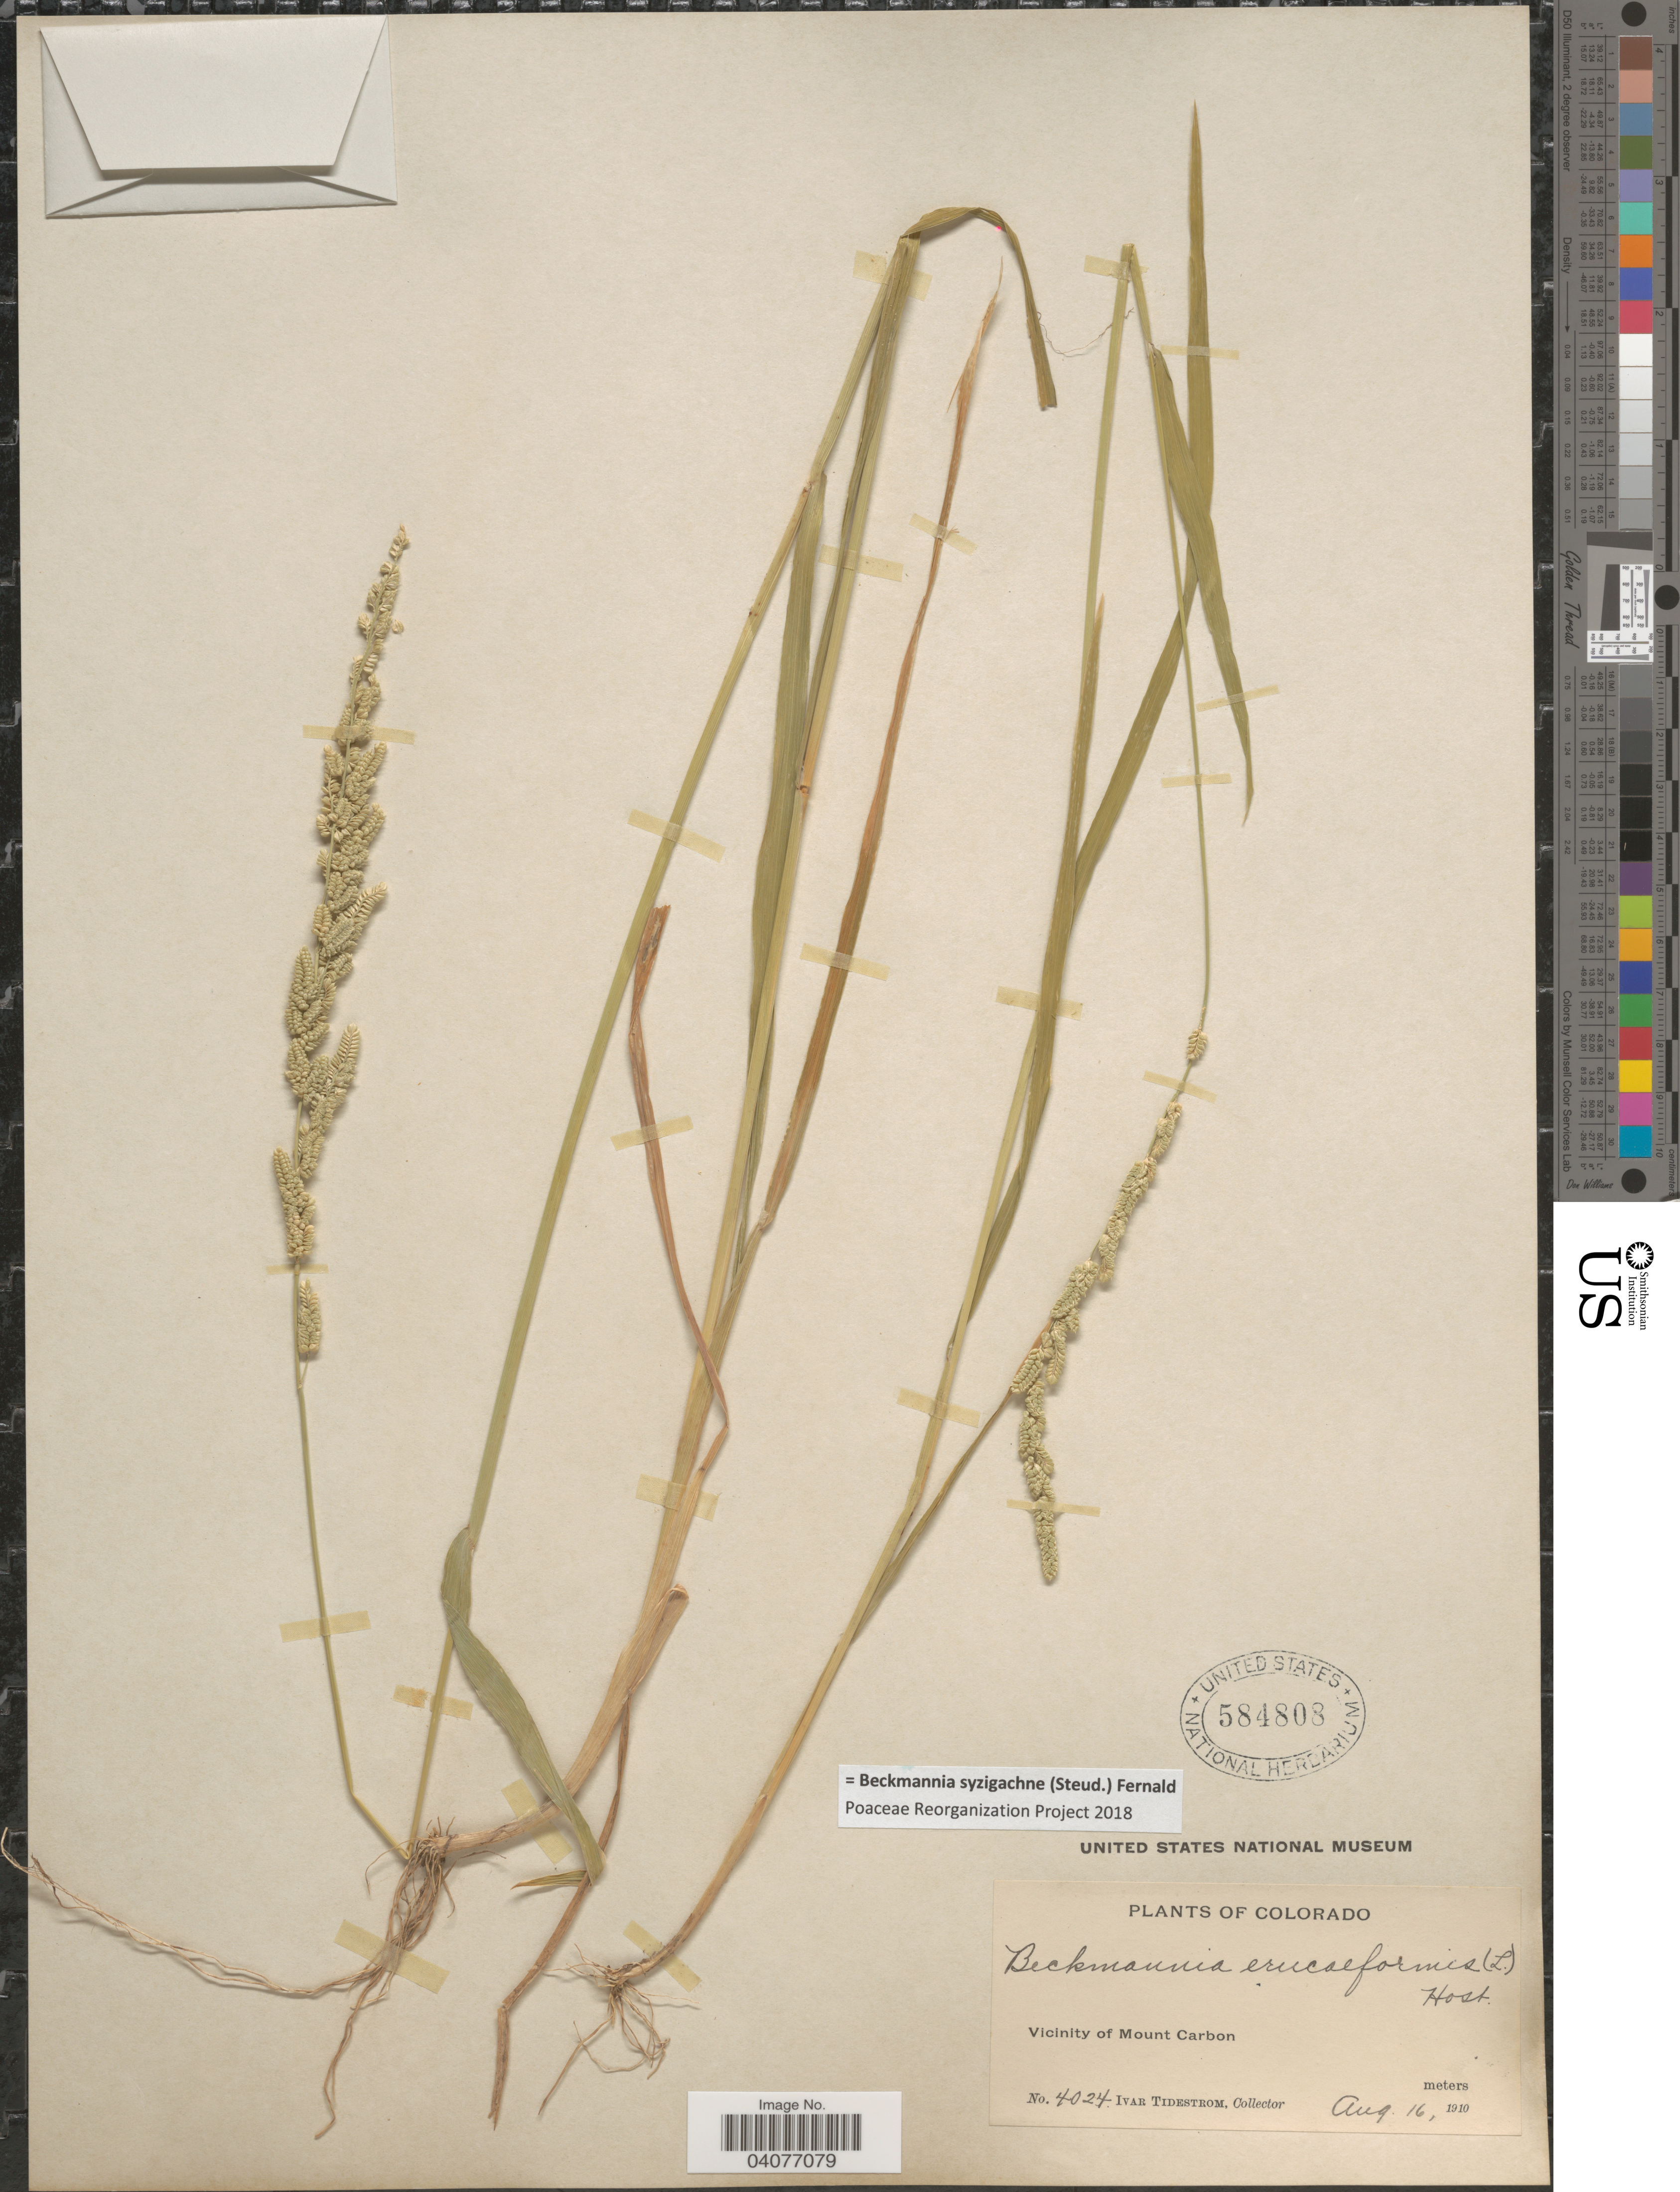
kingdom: Plantae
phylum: Tracheophyta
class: Liliopsida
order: Poales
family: Poaceae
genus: Beckmannia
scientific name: Beckmannia syzigachne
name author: (Steud.) Fernald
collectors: I. F. Tidestrom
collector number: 4024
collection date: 1910-08-16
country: United States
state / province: Colorado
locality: Vicinity of Mount Carbon.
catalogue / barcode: US 584808